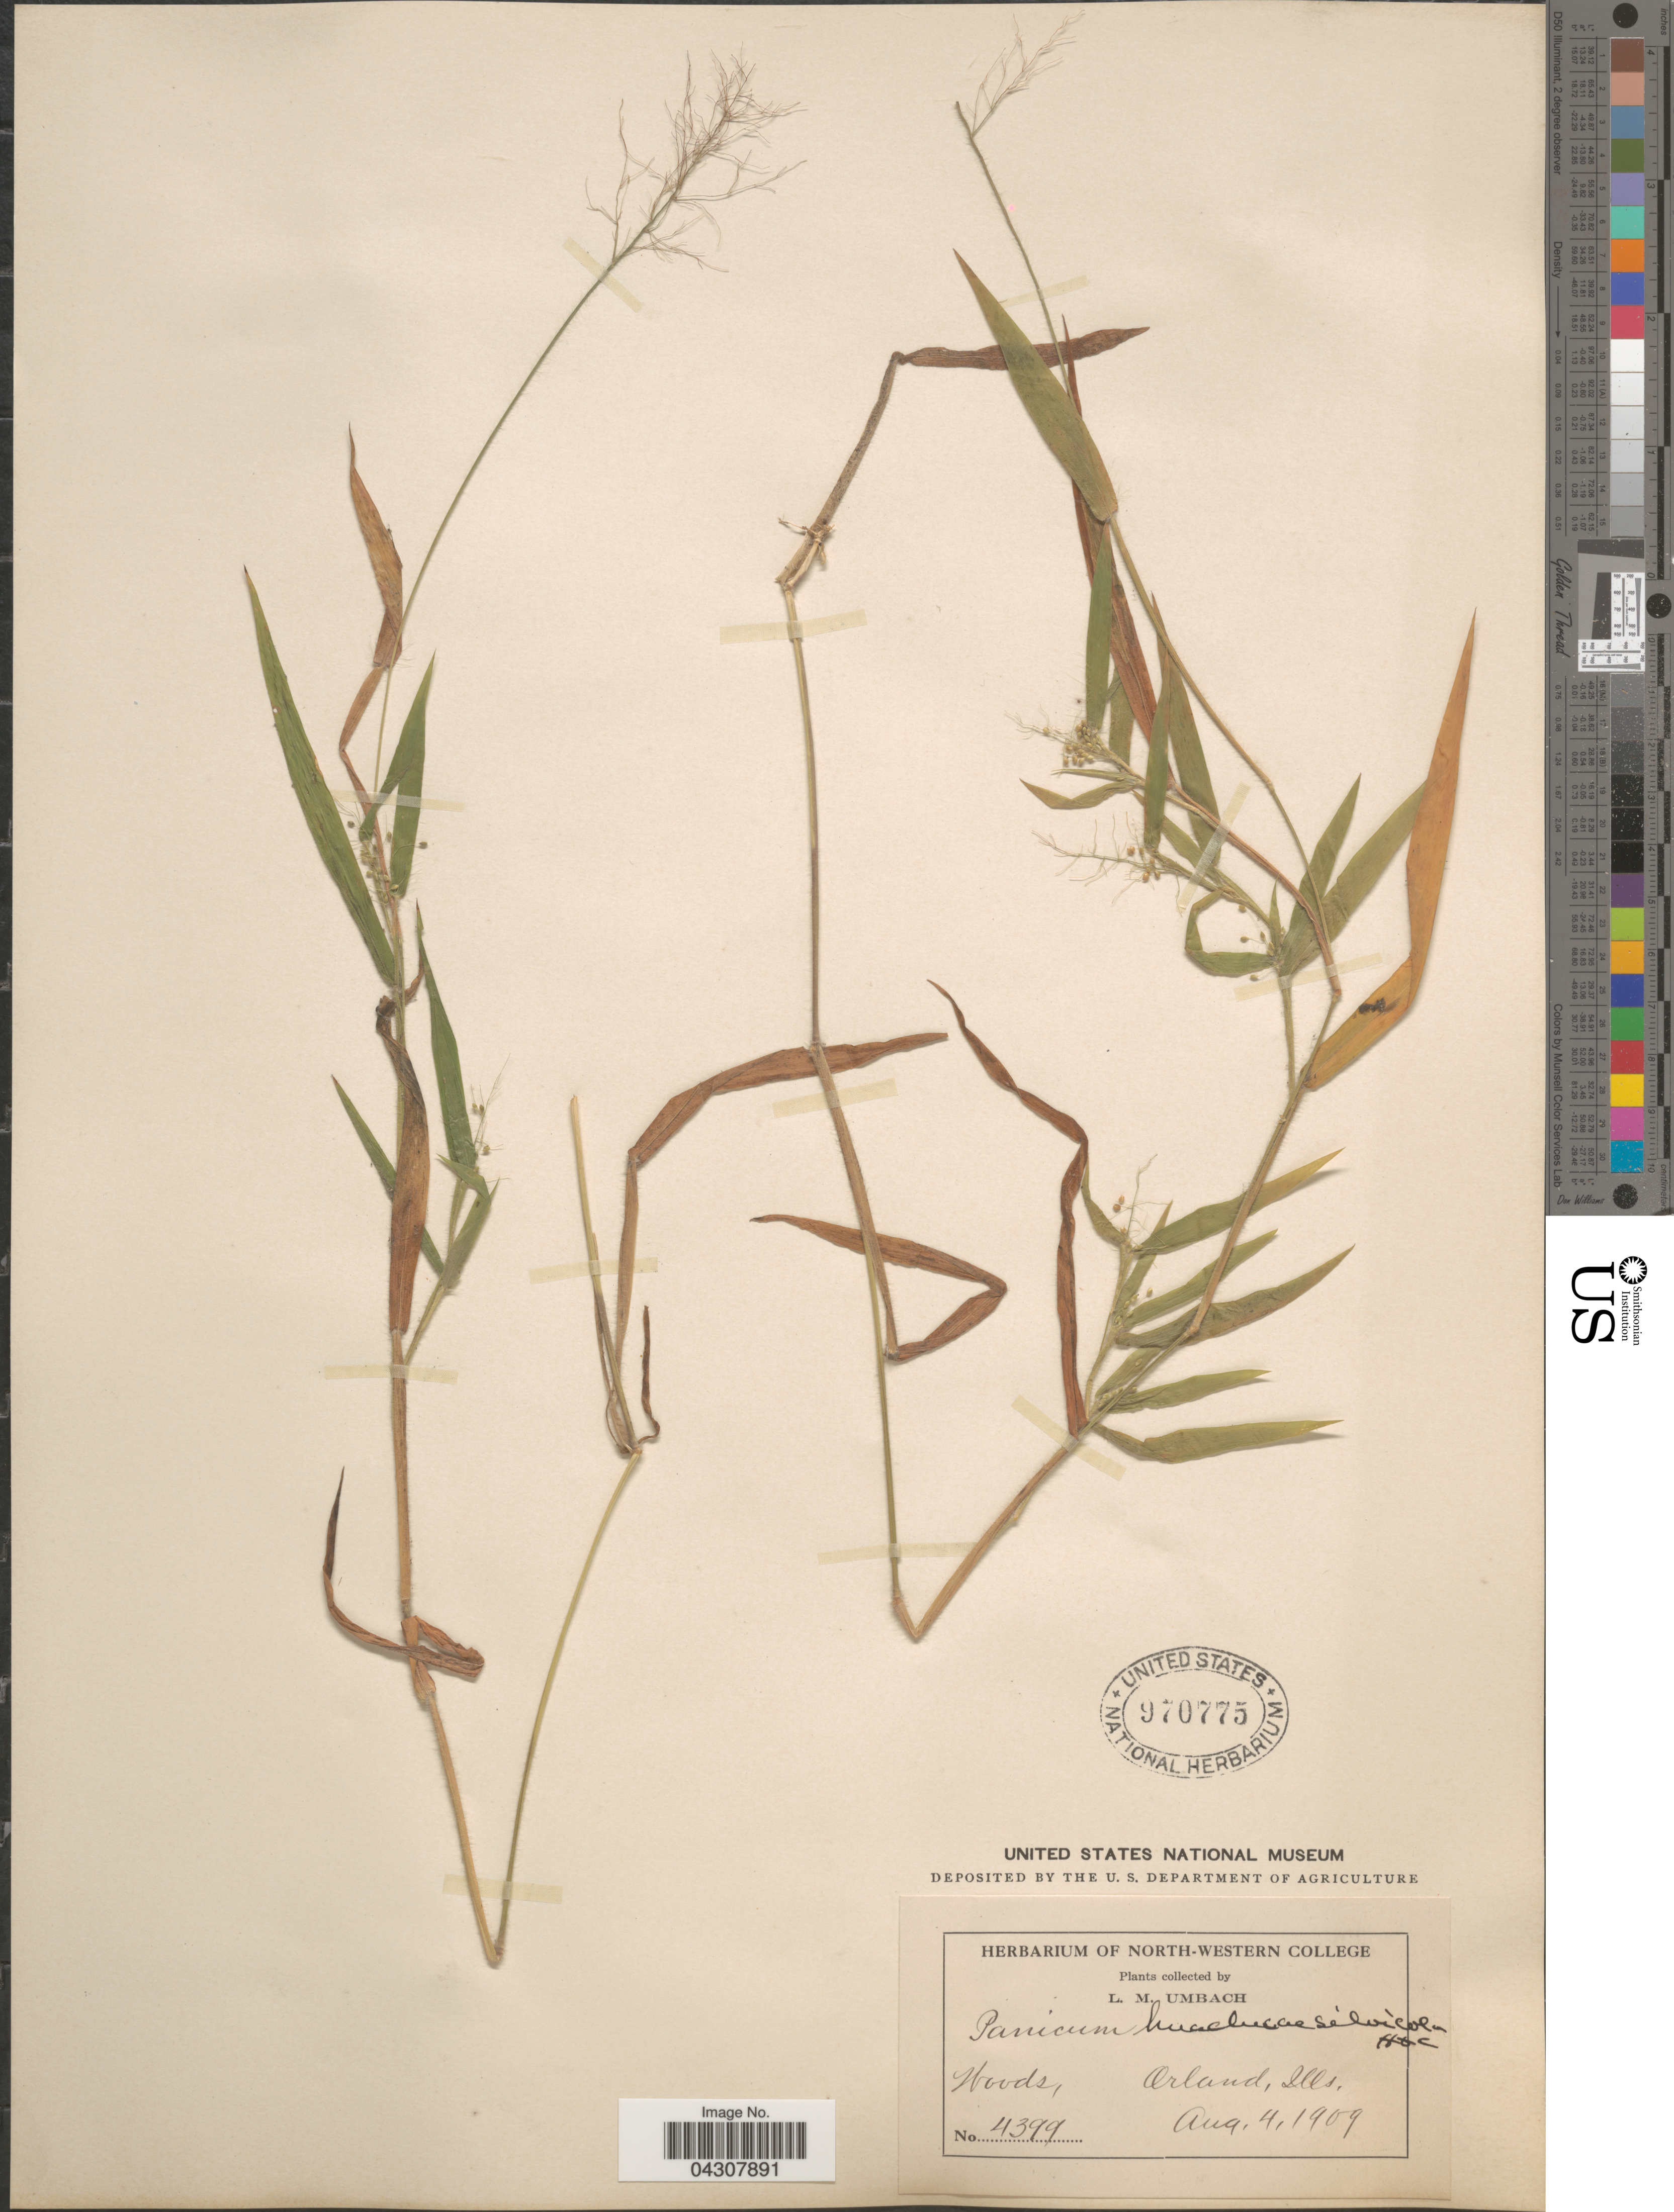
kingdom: Plantae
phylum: Tracheophyta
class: Liliopsida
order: Poales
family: Poaceae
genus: Dichanthelium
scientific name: Dichanthelium acuminatum var. acuminatum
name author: (Sw.) Gould & C.A. Clark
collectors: L. M. Umbach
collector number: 4399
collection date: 1909-08-04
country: United States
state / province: Illinois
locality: Woods, Orland.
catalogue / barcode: US 970775